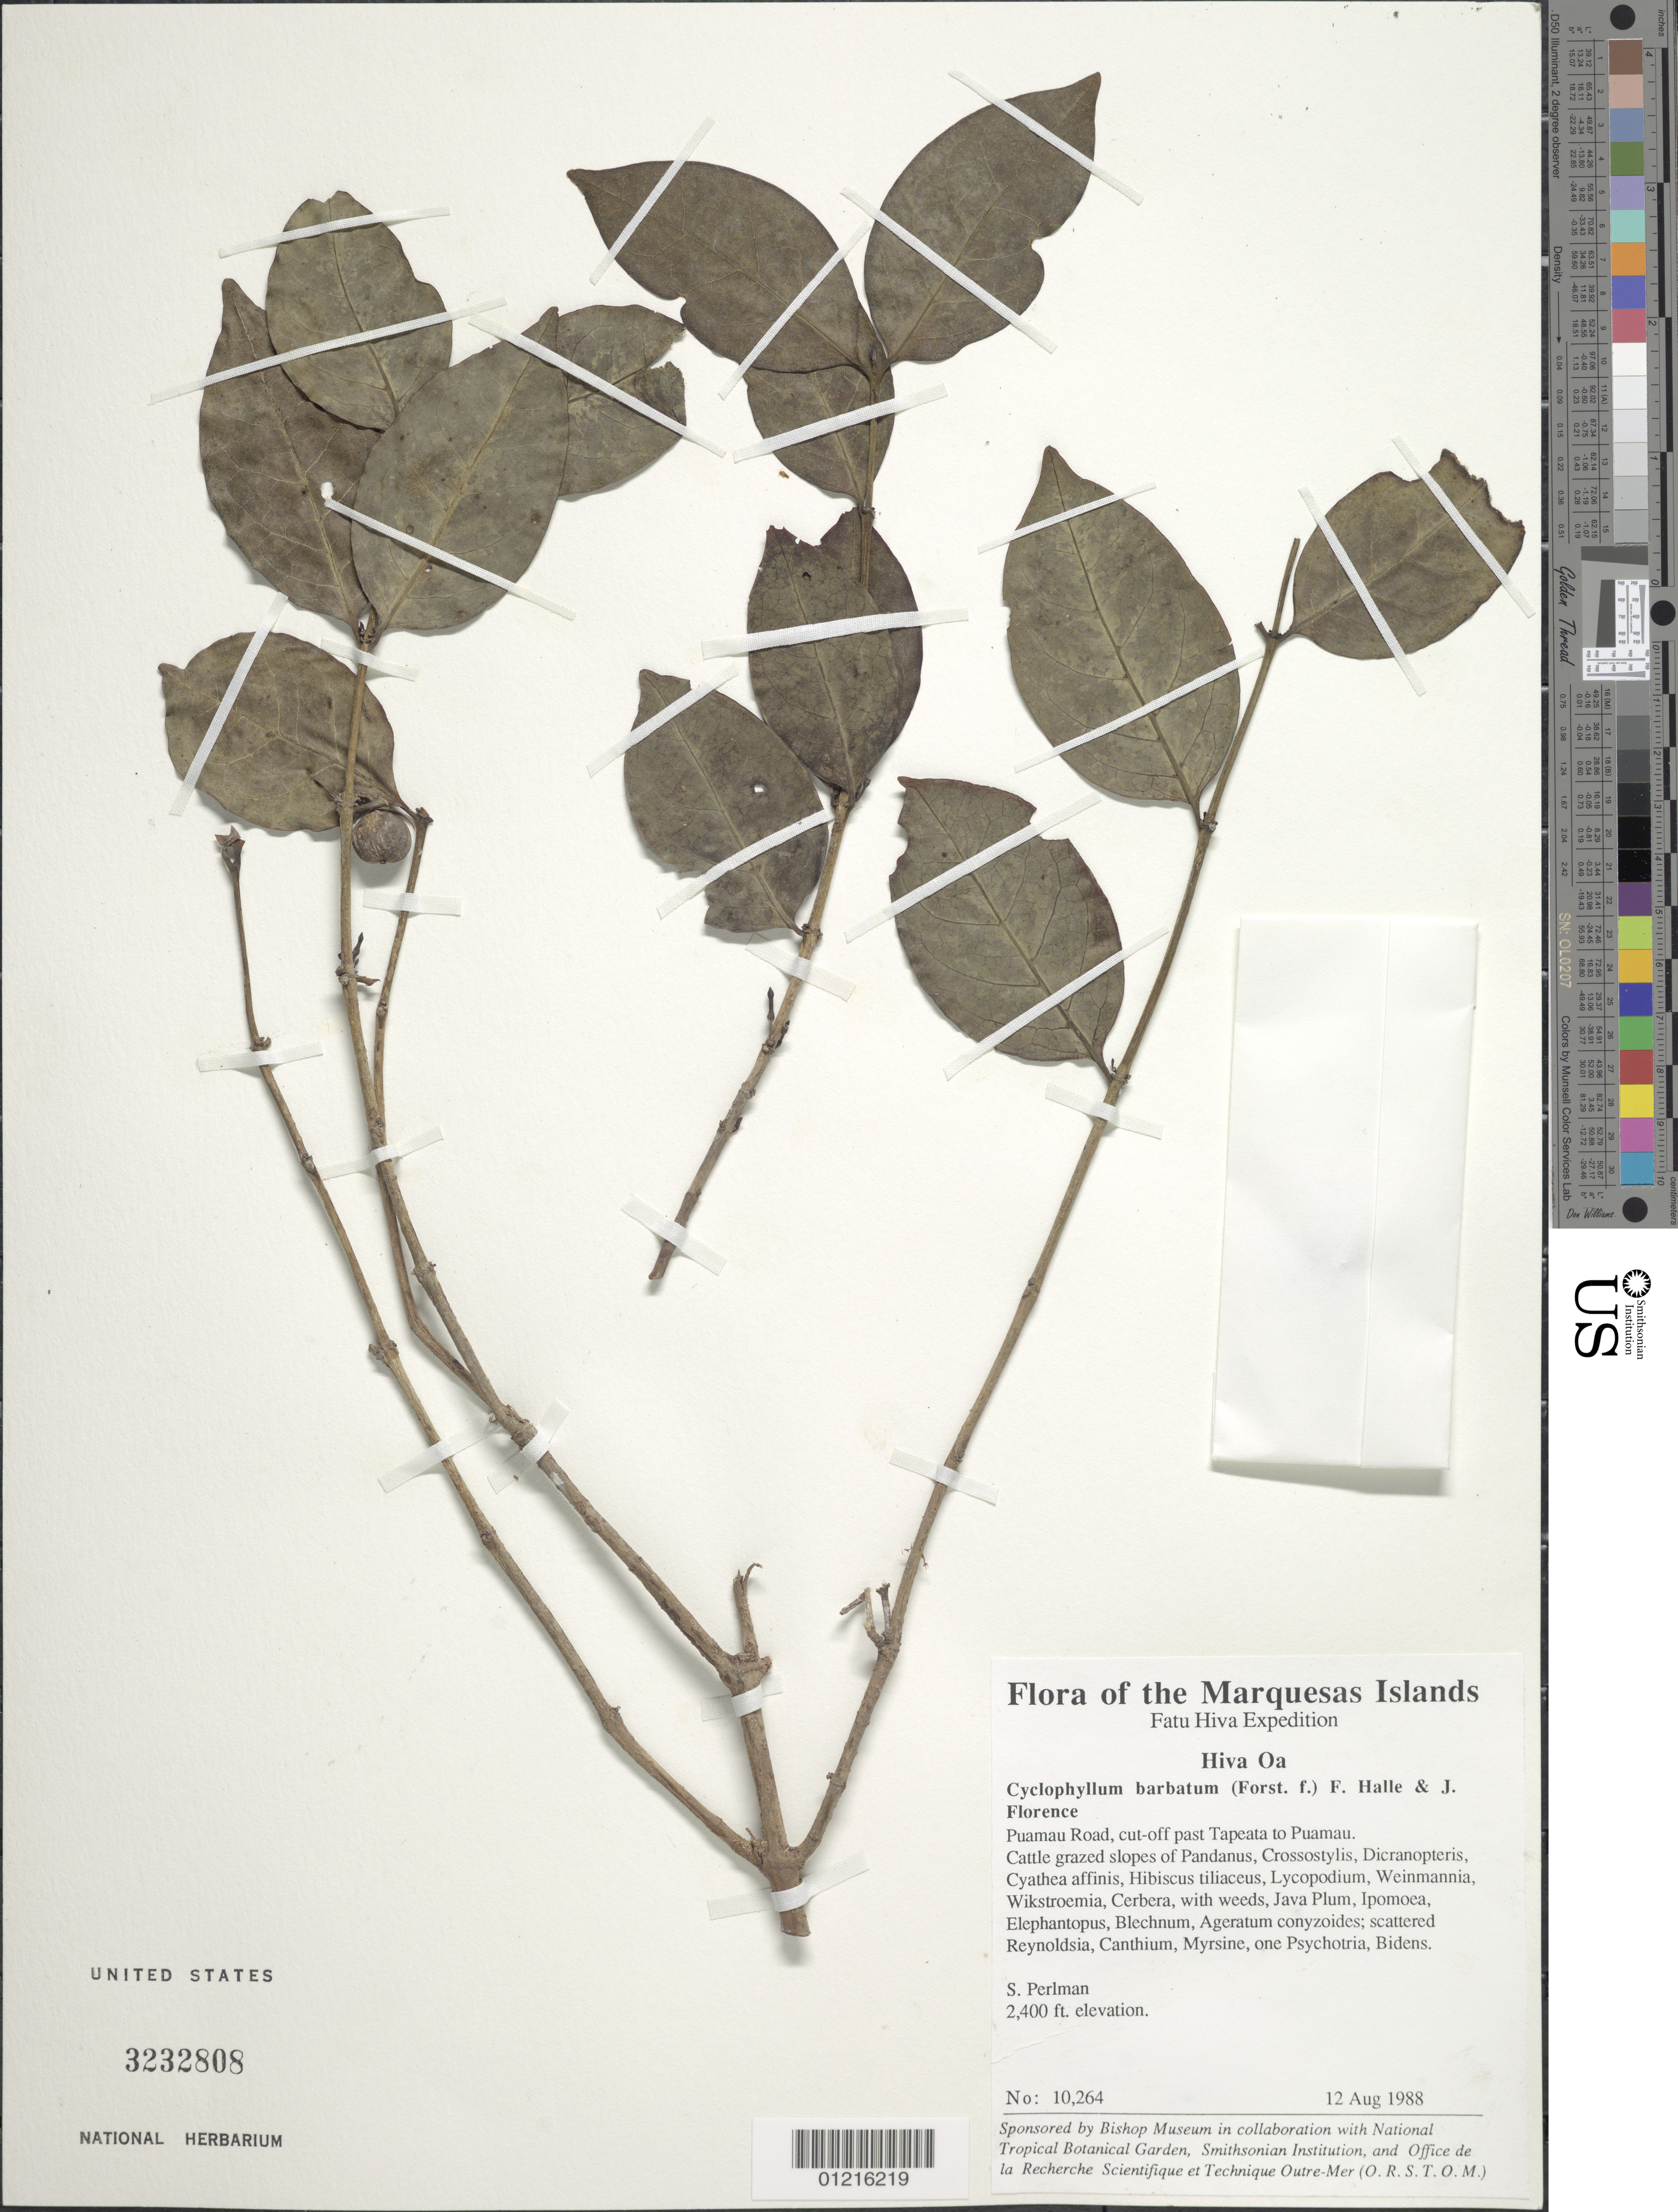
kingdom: Plantae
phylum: Tracheophyta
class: Magnoliopsida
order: Gentianales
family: Rubiaceae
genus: Cyclophyllum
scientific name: Cyclophyllum barbatum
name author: (G. Forst.) N. Hallé & J. Florence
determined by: Wagner, W. L., (BOT), Smithsonian Institution - National Museum of Natural History (UNITED STATES)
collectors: S. P. Perlman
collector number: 10264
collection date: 1988-08-12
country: French Polynesia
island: Hiva Oa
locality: Puamau road, cut-off past Tapeata to Puamau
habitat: Cattle grazed slopes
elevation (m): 732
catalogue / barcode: US 3232808